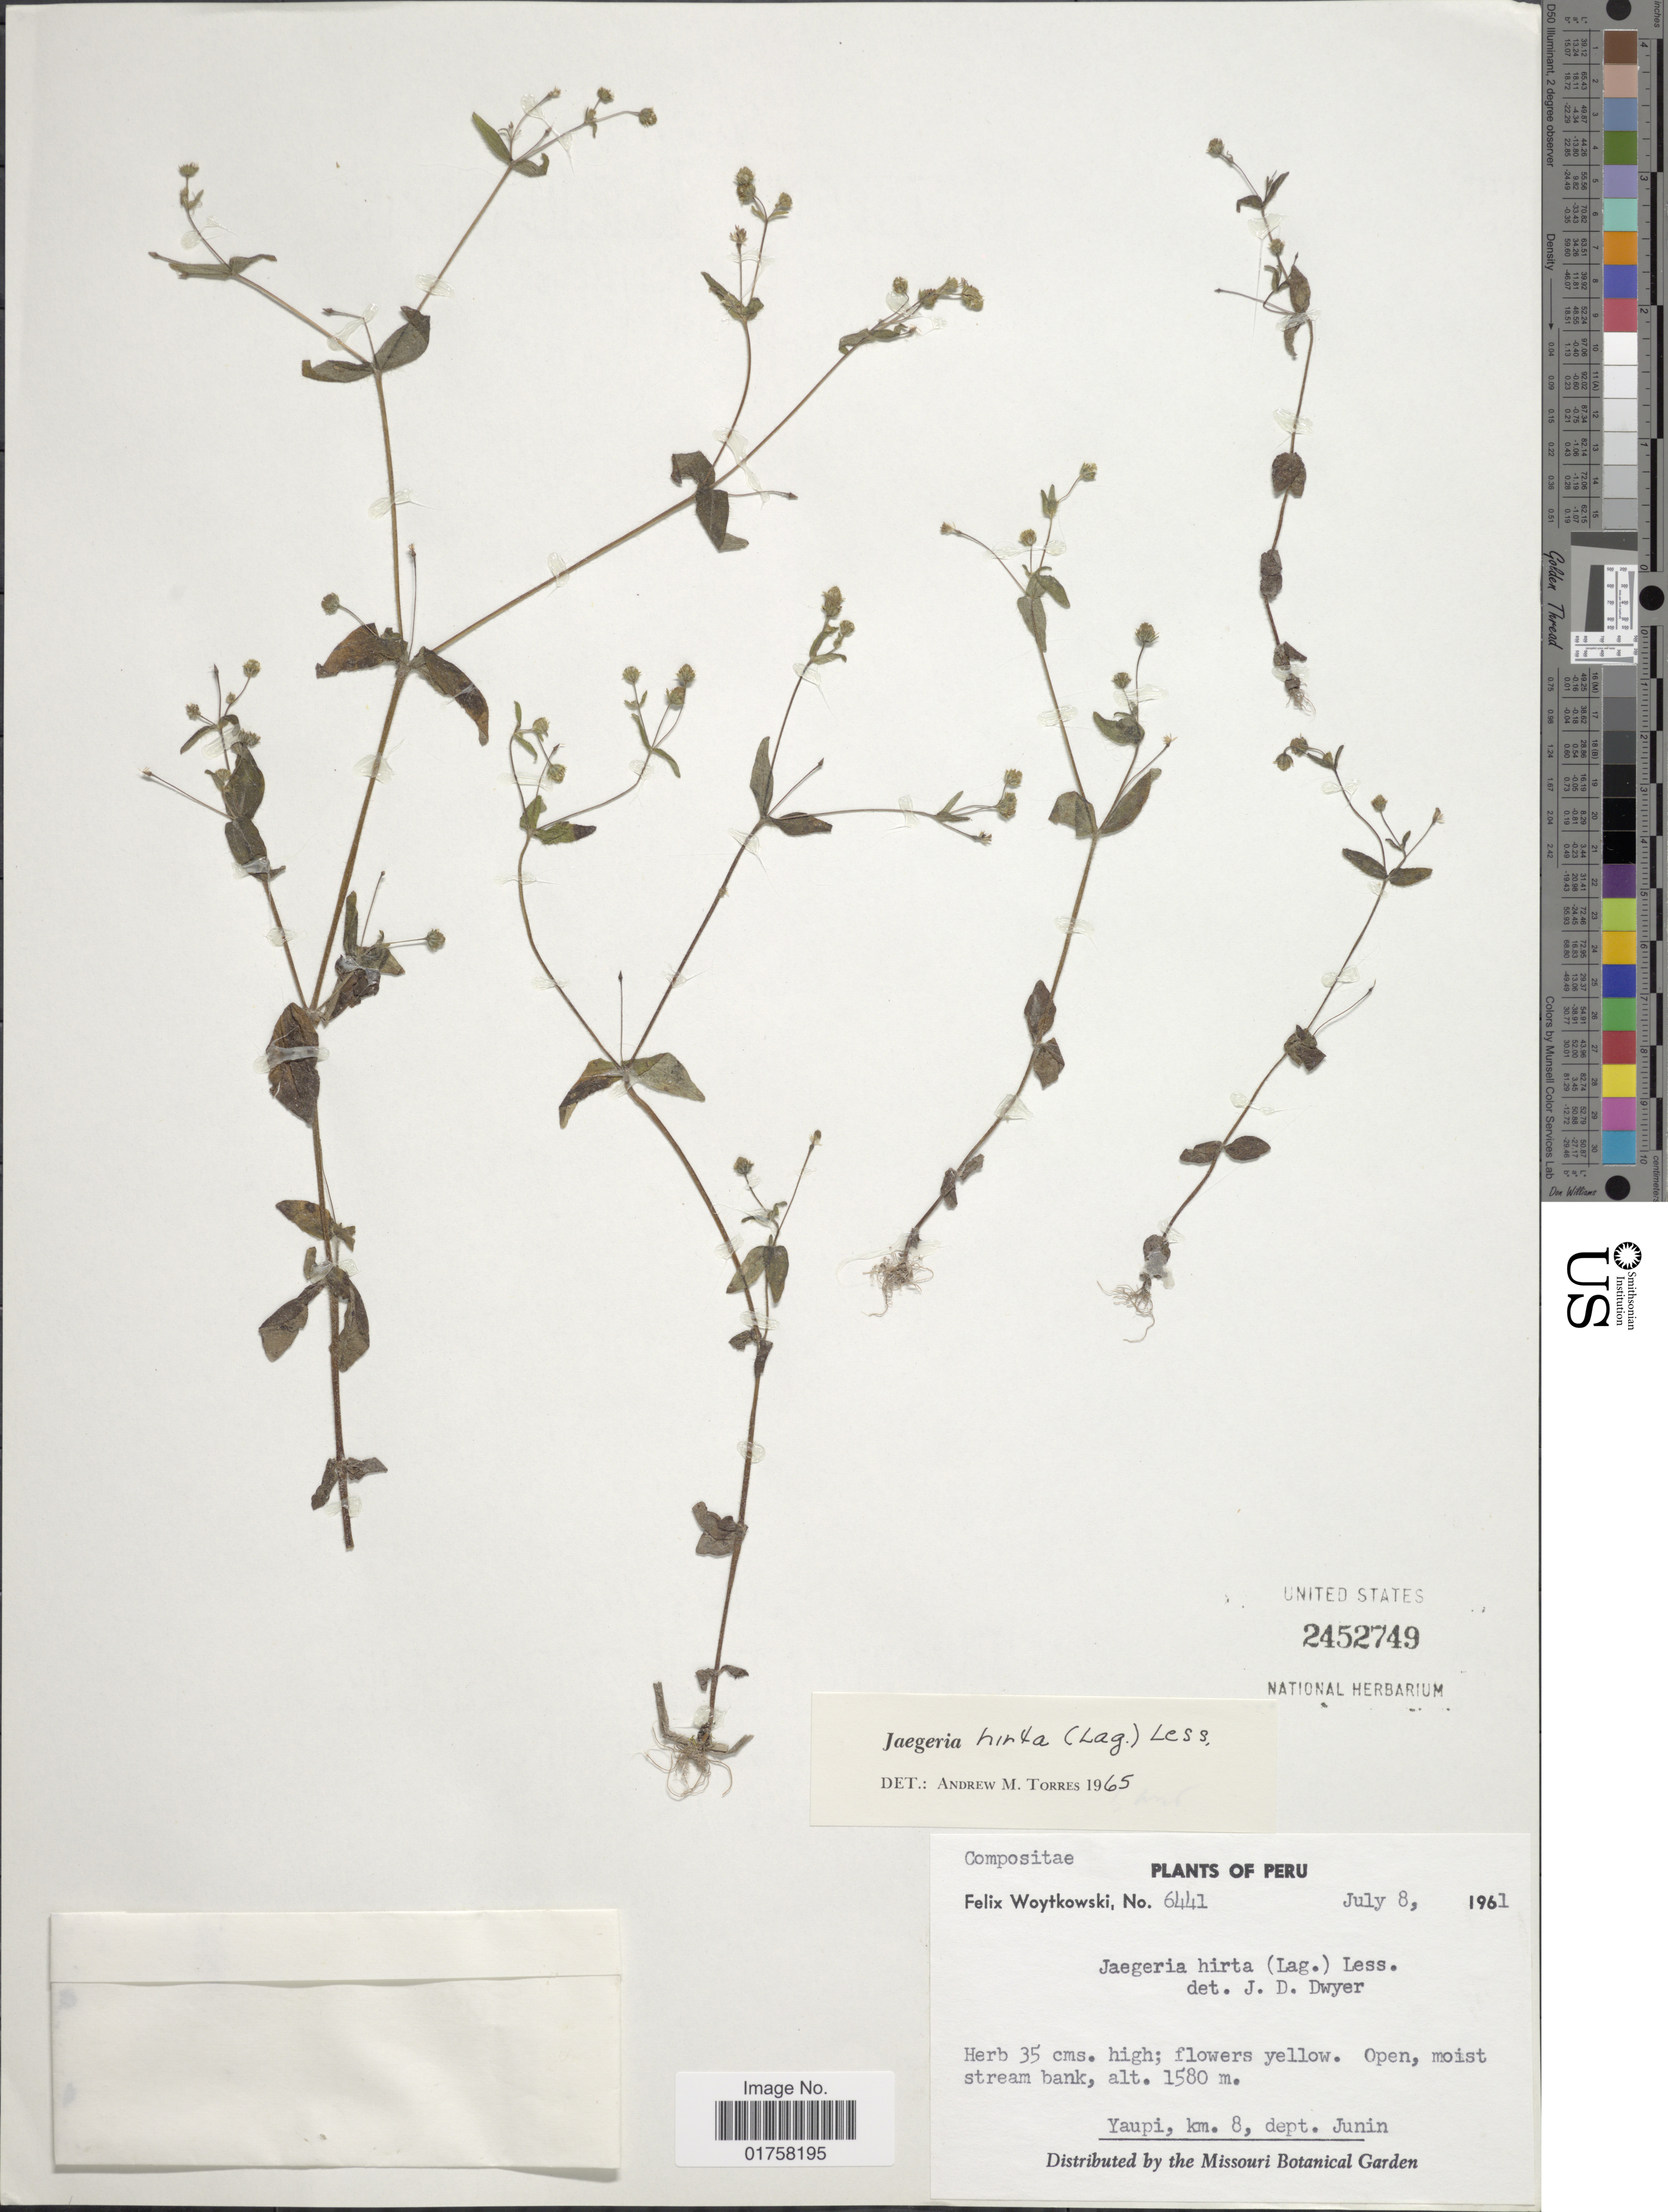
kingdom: Plantae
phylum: Tracheophyta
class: Magnoliopsida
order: Asterales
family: Asteraceae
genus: Jaegeria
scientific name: Jaegeria hirta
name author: (Lag.) Less.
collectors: F. Woytkowski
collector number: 6441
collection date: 1961-07-08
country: Peru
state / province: Junín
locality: Yaupi, km. 8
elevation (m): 1580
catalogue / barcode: US 2452749